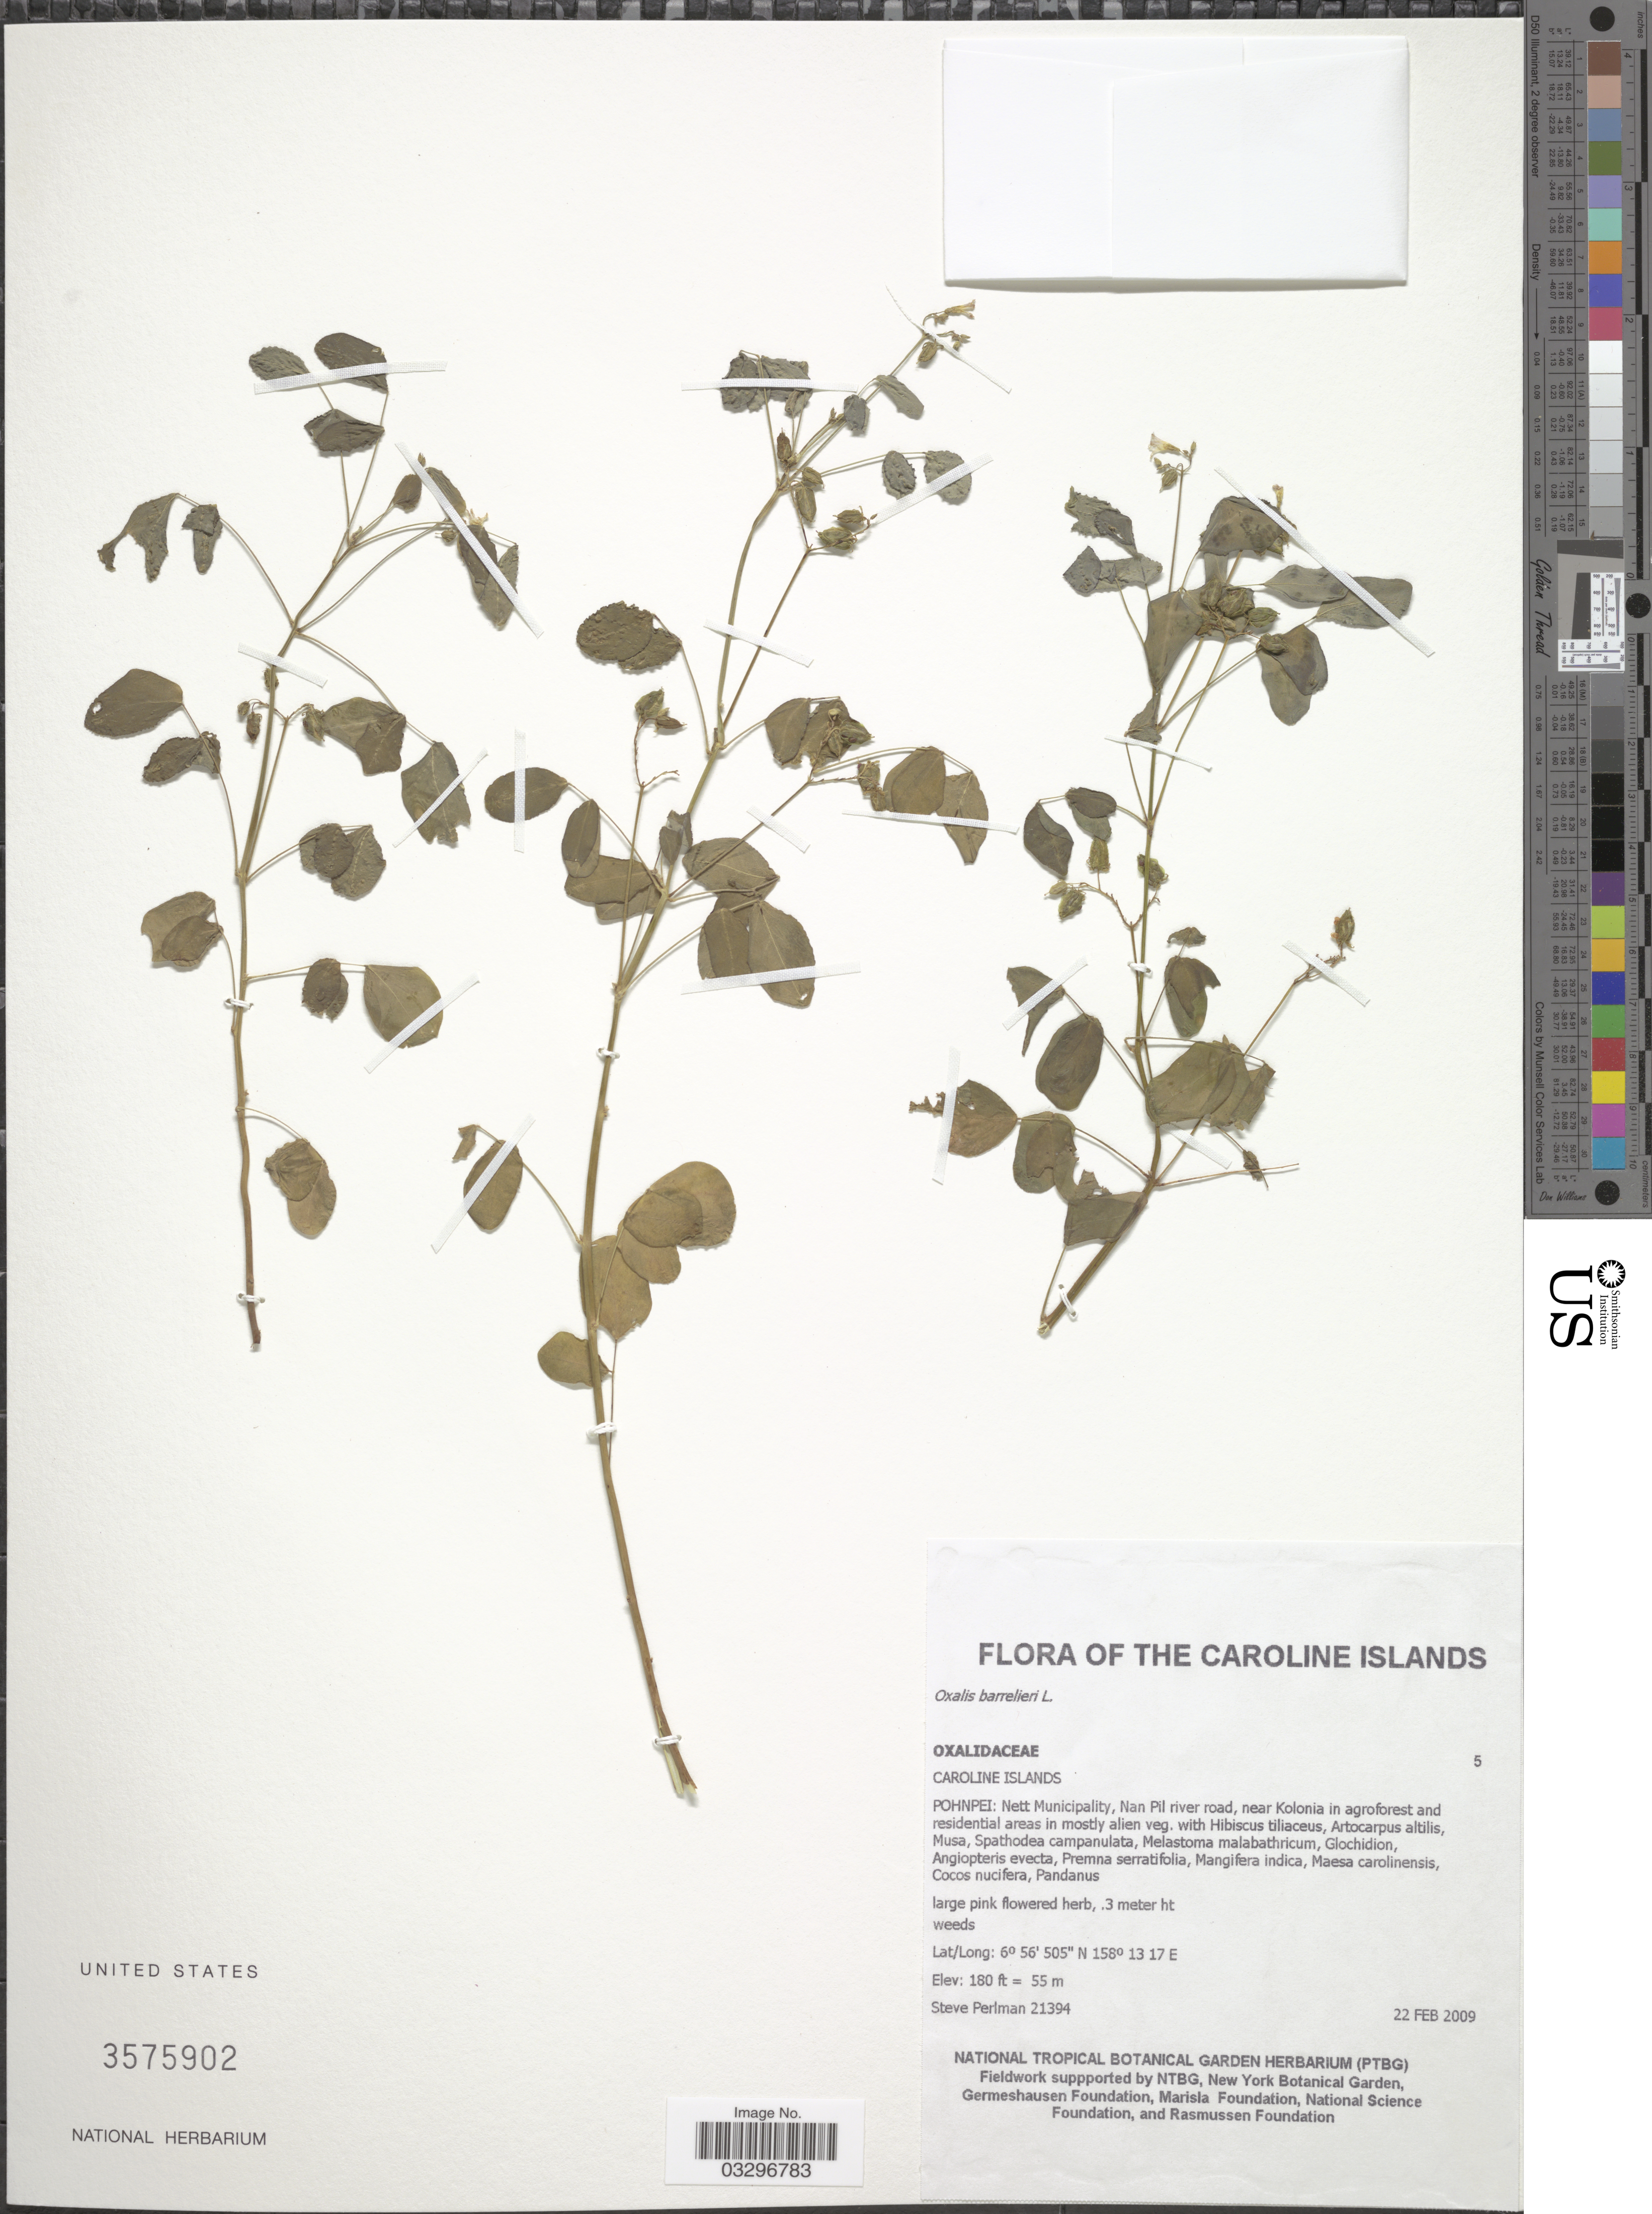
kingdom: Plantae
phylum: Tracheophyta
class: Magnoliopsida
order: Oxalidales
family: Oxalidaceae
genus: Oxalis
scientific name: Oxalis barrelieri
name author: L.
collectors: S. Perlman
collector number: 21394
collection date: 2009-02-22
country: Micronesia, Federated States of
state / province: Pohnpei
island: Pohnpei [Ponape]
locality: The Caroline Islands, Nett Municipality, Nan Pil river road, near Kolonia in agroforest and residential areas in mostly alien veg.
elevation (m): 55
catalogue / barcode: US 3575902